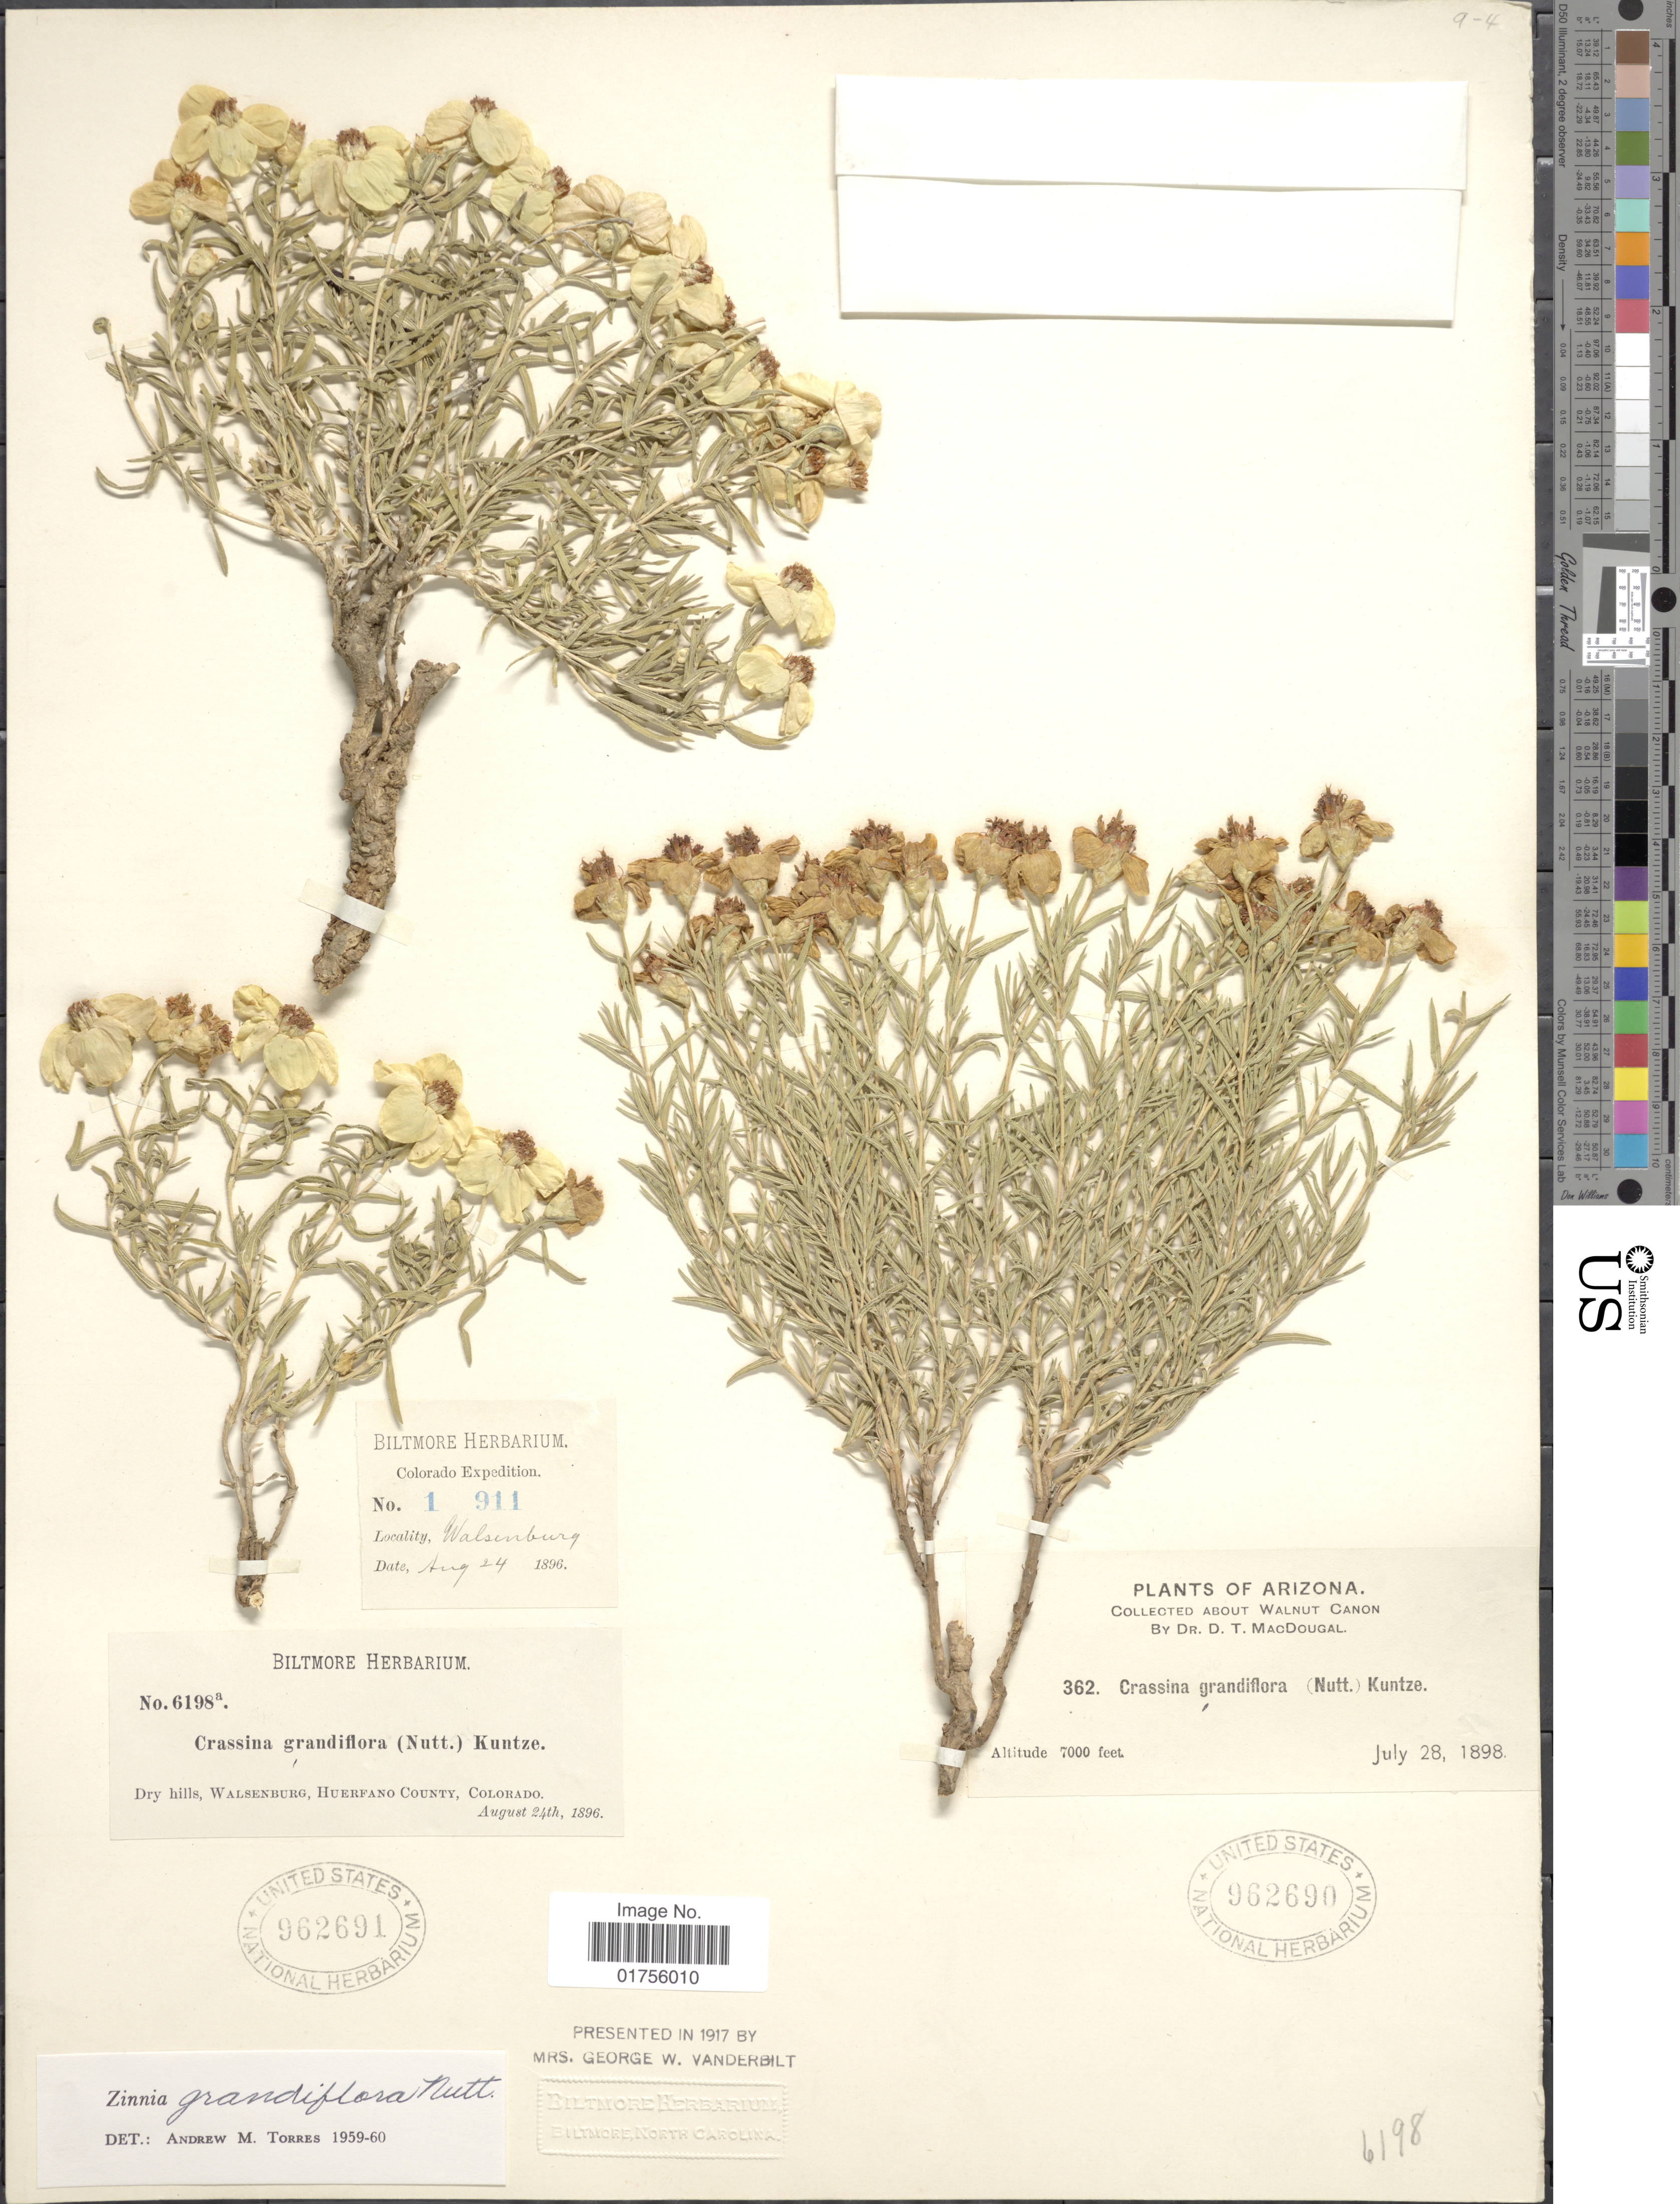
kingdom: Plantae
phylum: Tracheophyta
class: Magnoliopsida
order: Asterales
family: Asteraceae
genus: Zinnia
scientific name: Zinnia grandiflora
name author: Nutt.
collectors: D. T. MacDougal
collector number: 362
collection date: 1898-07-28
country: United States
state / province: Arizona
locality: About Walnut Canon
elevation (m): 2134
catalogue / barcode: US 962690-2